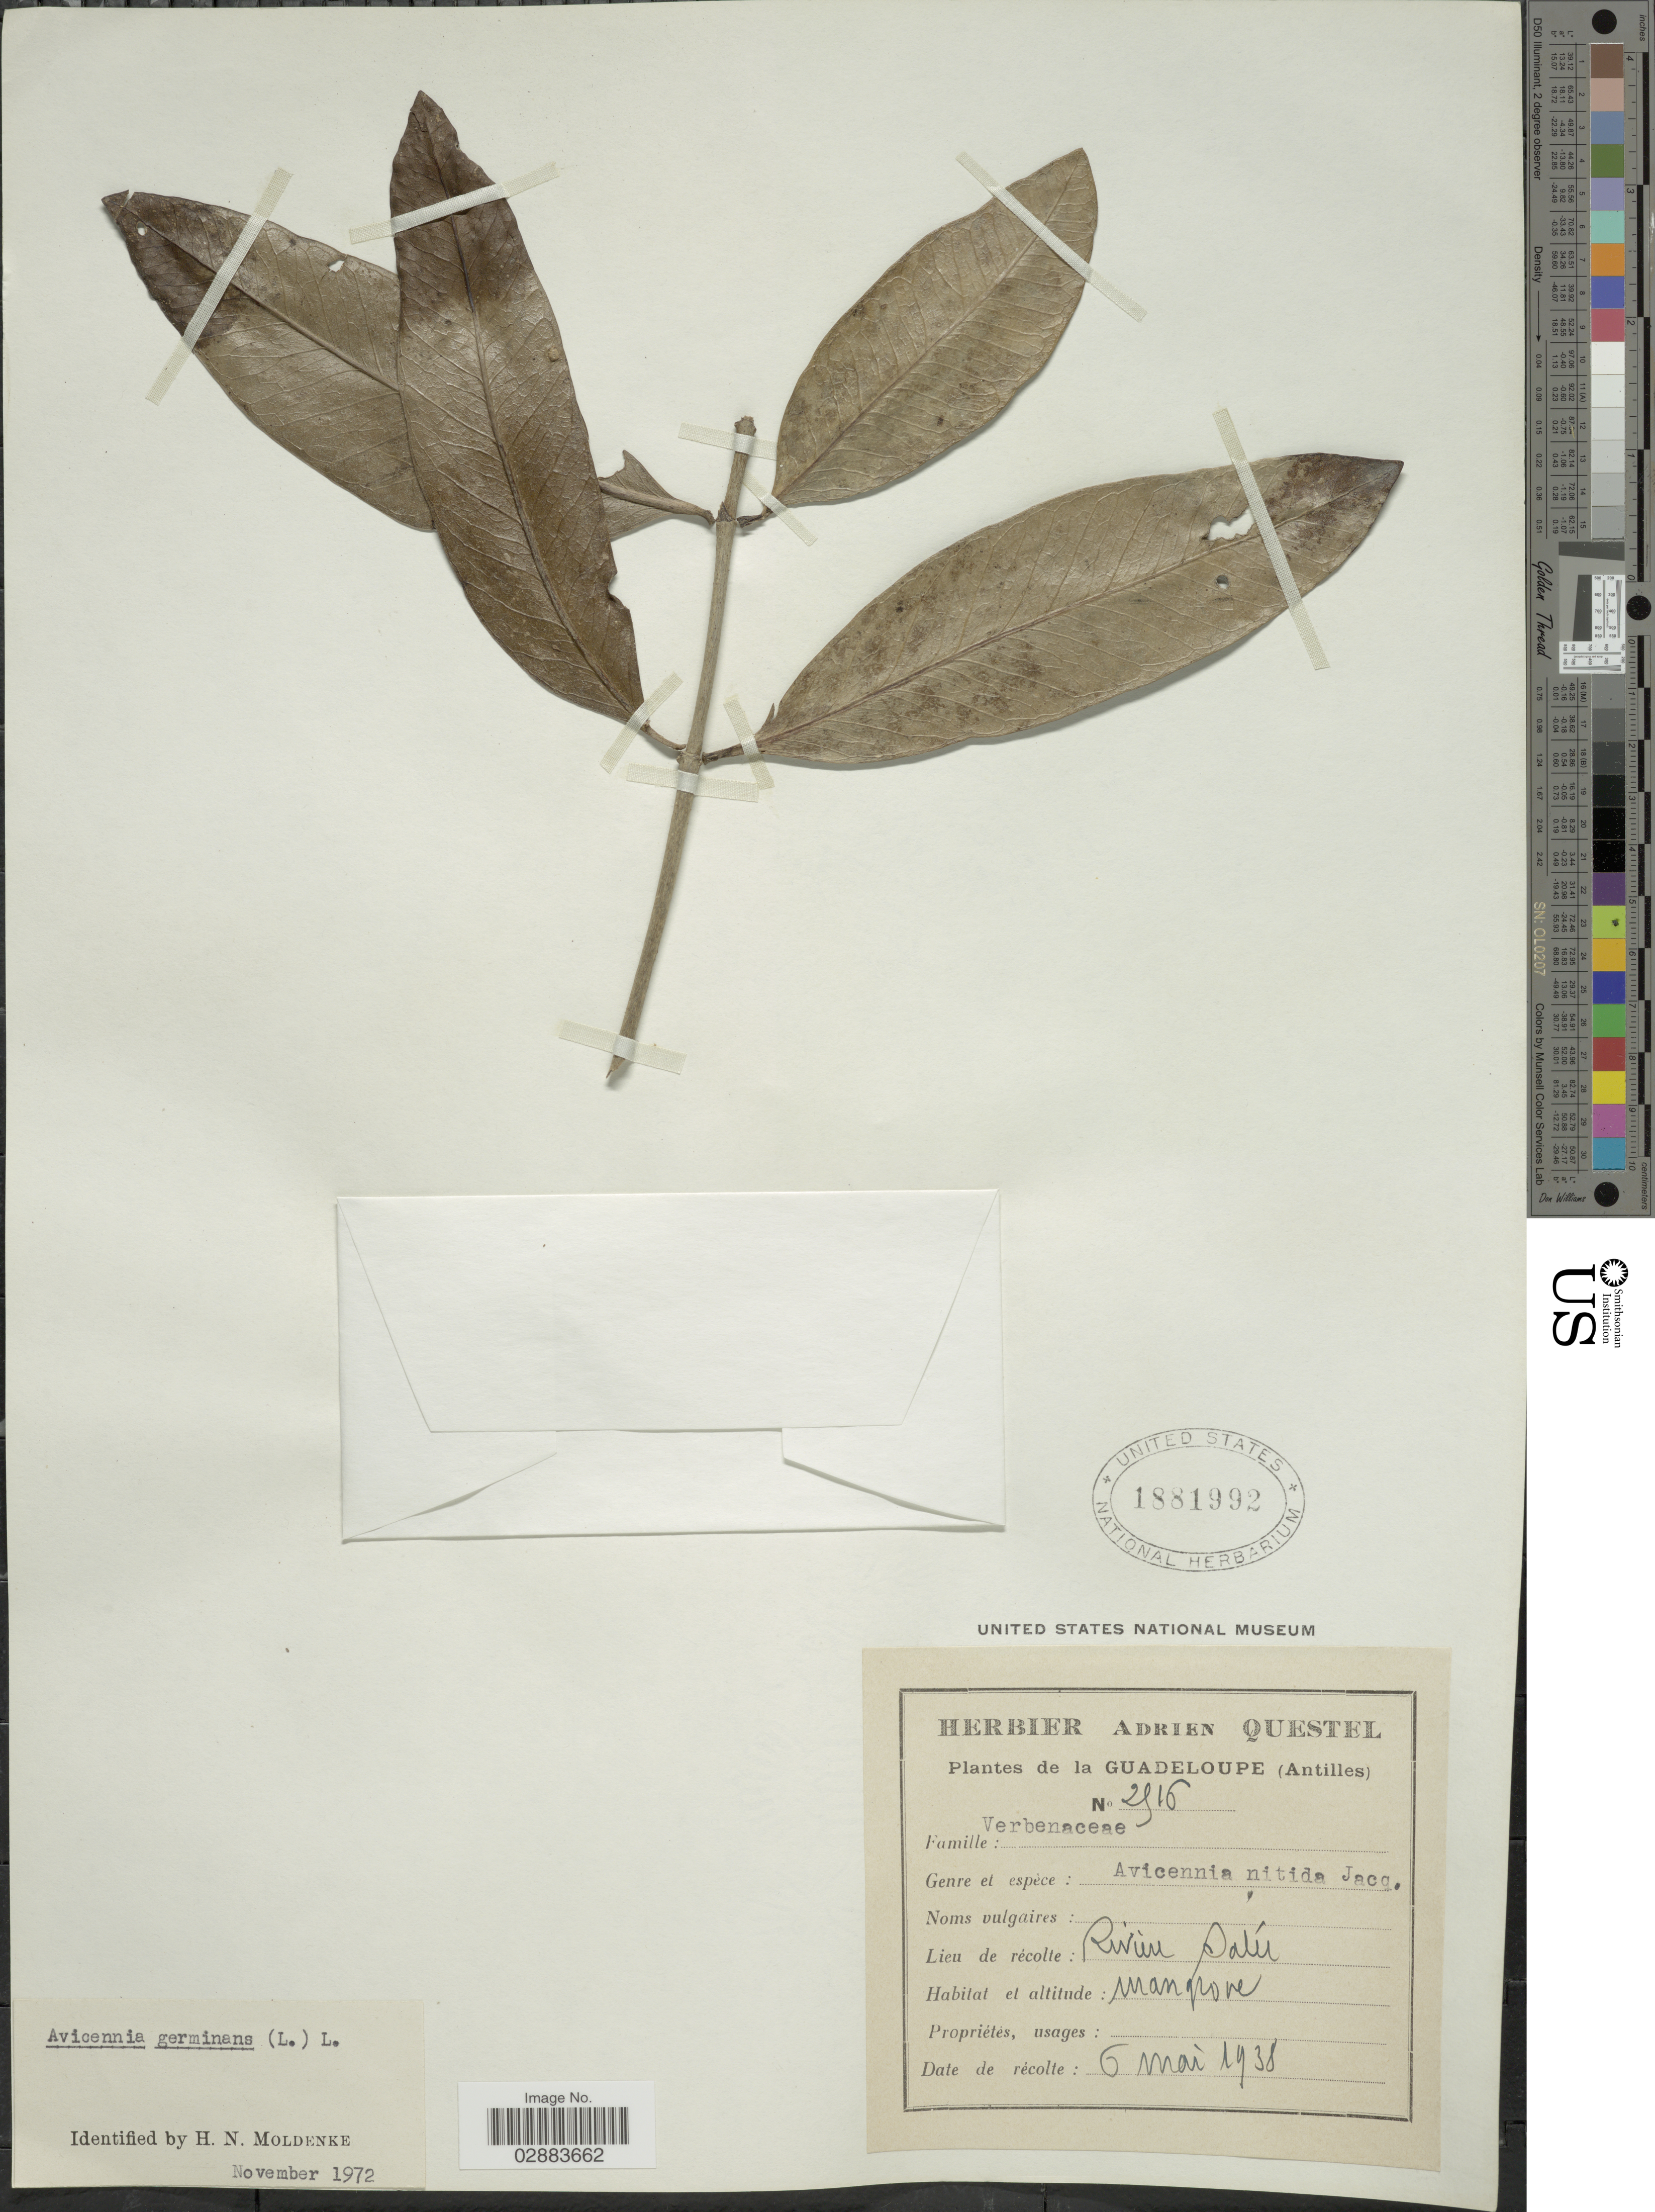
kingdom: Plantae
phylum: Tracheophyta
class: Magnoliopsida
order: Lamiales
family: Acanthaceae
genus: Avicennia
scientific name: Avicennia germinans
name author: (L.) L.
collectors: A. Questel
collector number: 2516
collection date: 1938-05-06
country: Guadeloupe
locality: Antilles. Rivière Salée.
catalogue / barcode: US 1881992